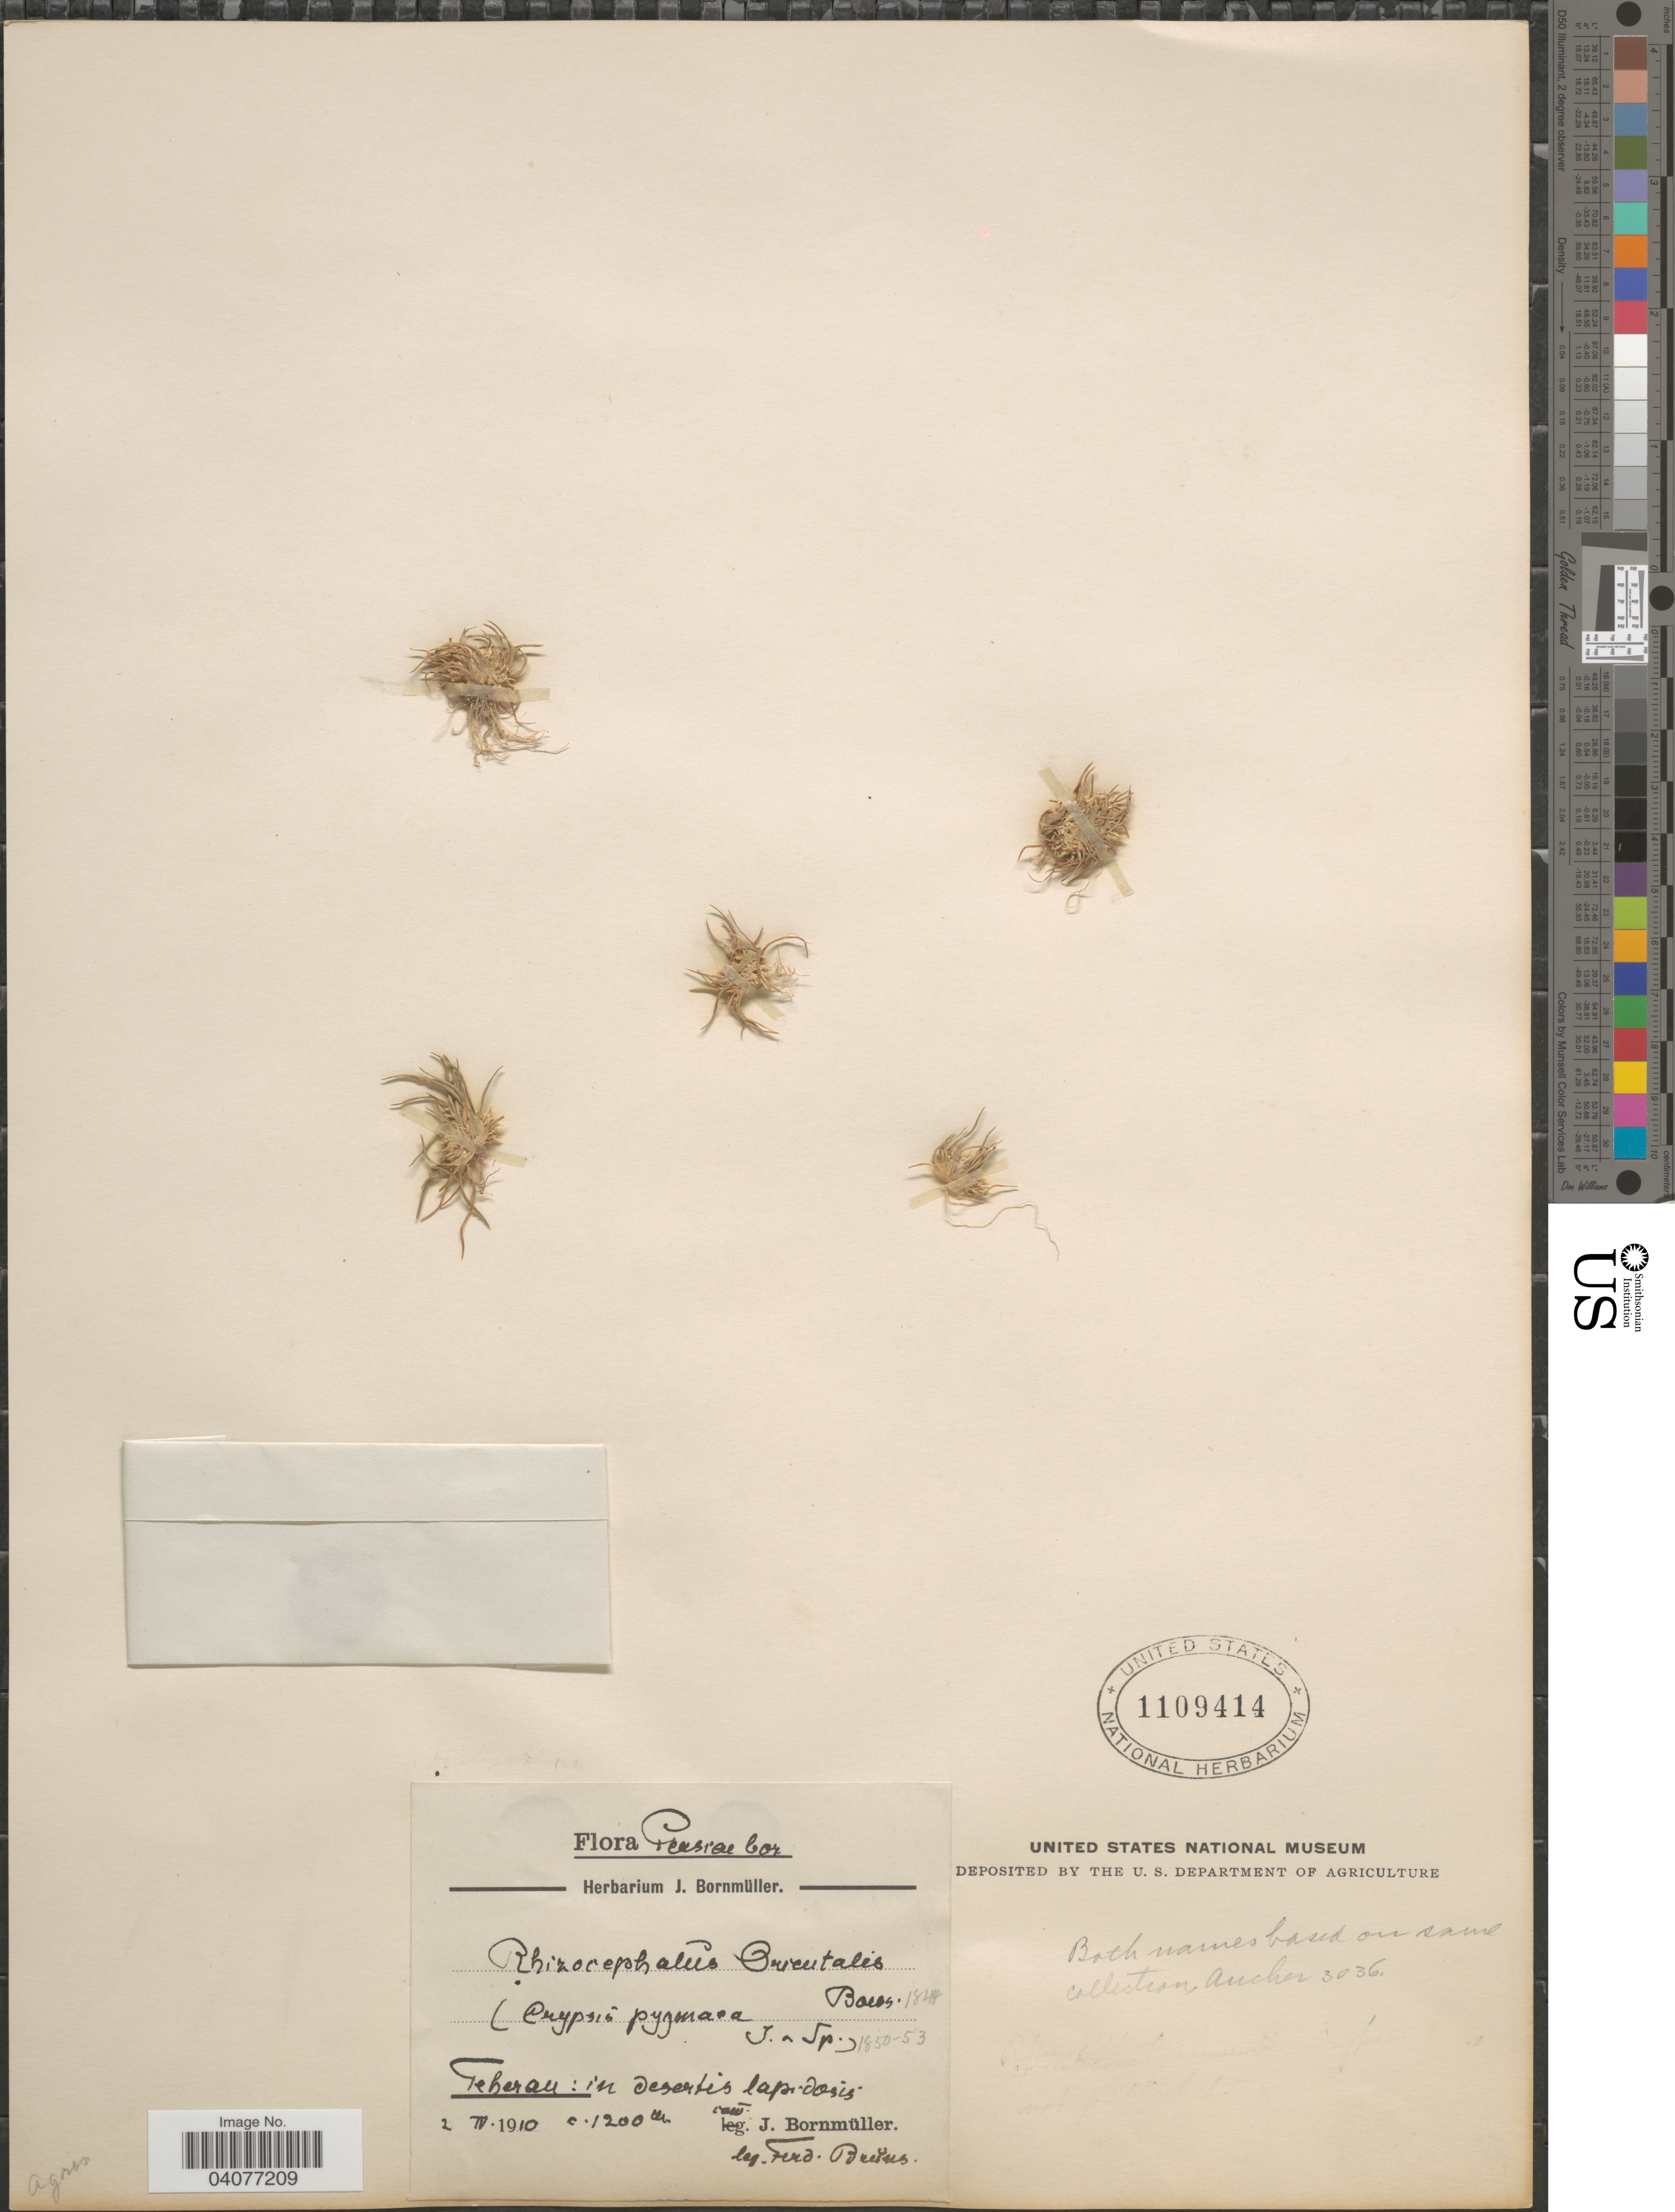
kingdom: Plantae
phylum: Tracheophyta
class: Liliopsida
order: Poales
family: Poaceae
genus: Rhizocephalus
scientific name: Rhizocephalus orientalis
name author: Boiss.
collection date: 1910-04-02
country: Iran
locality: Persia bor. Teberau: in desertis lapidosis.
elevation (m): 1200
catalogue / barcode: US 1109414